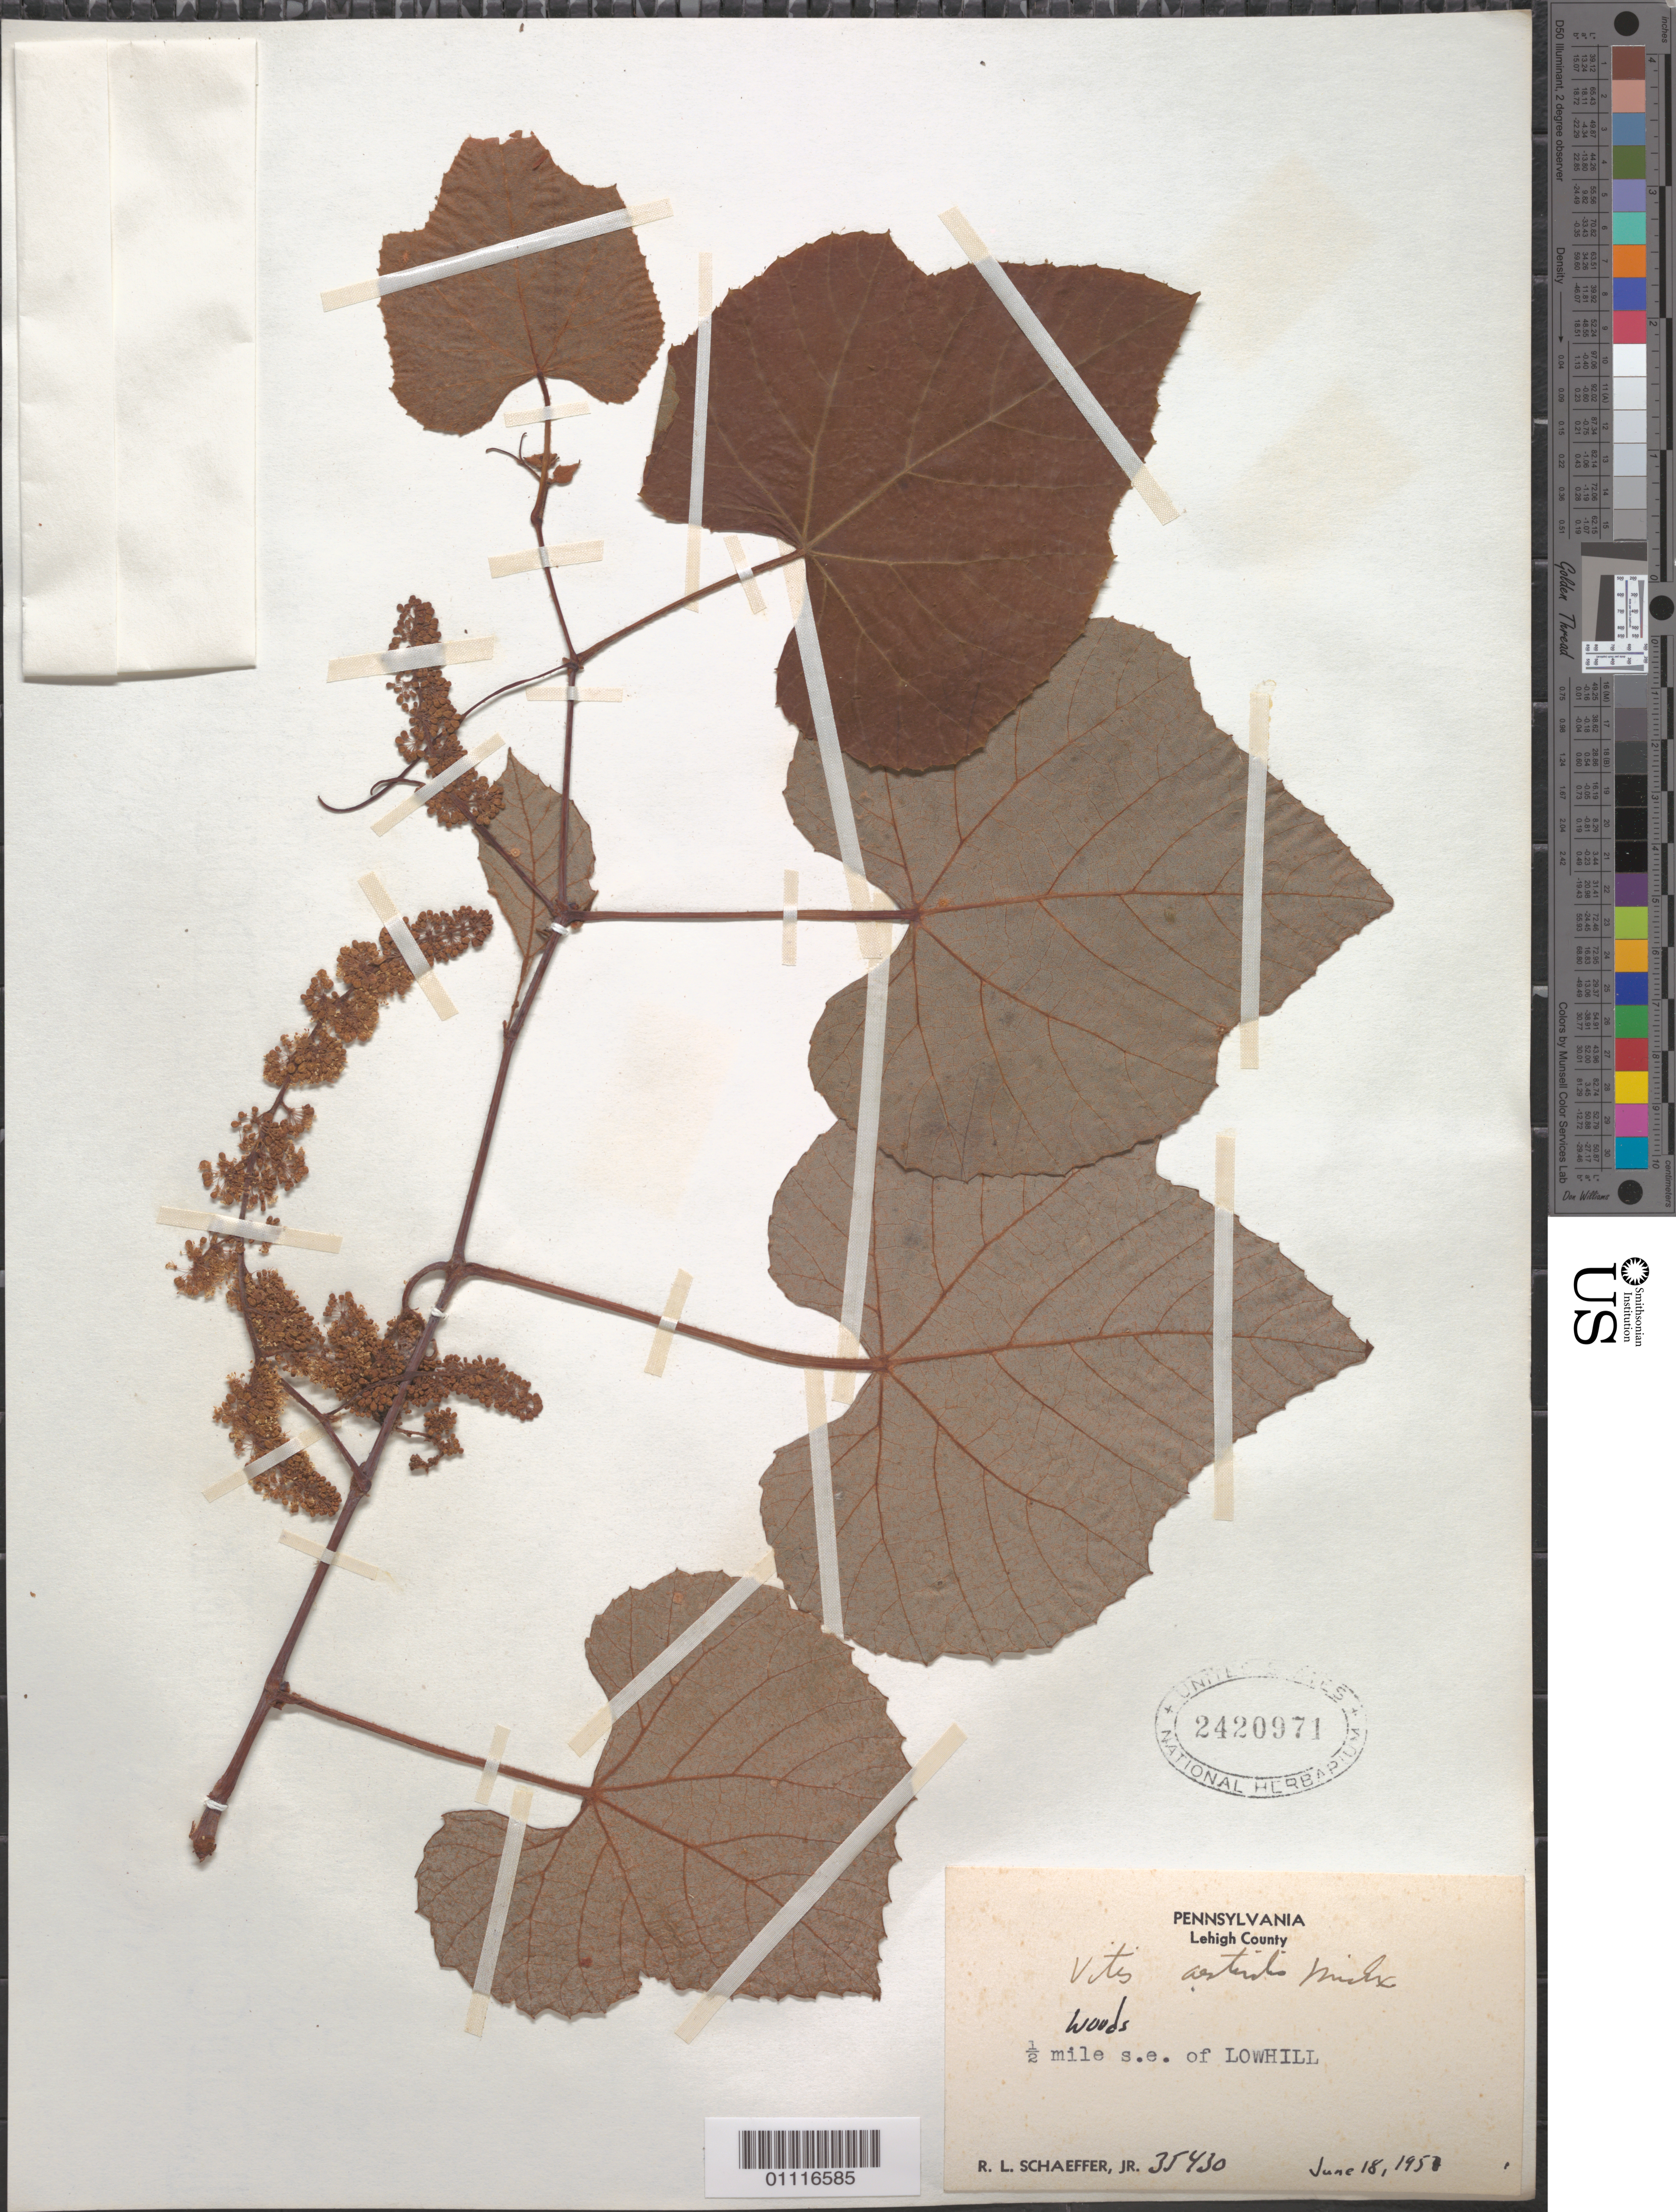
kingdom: Plantae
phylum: Tracheophyta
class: Magnoliopsida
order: Vitales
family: Vitaceae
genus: Vitis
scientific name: Vitis aestivalis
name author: Michx.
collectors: R. L. Schaeffer Jr.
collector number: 35430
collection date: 1951-06-19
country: United States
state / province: Pennsylvania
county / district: Lehigh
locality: woods 1/2 mile s.e. of Lowhill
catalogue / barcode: US 2420971